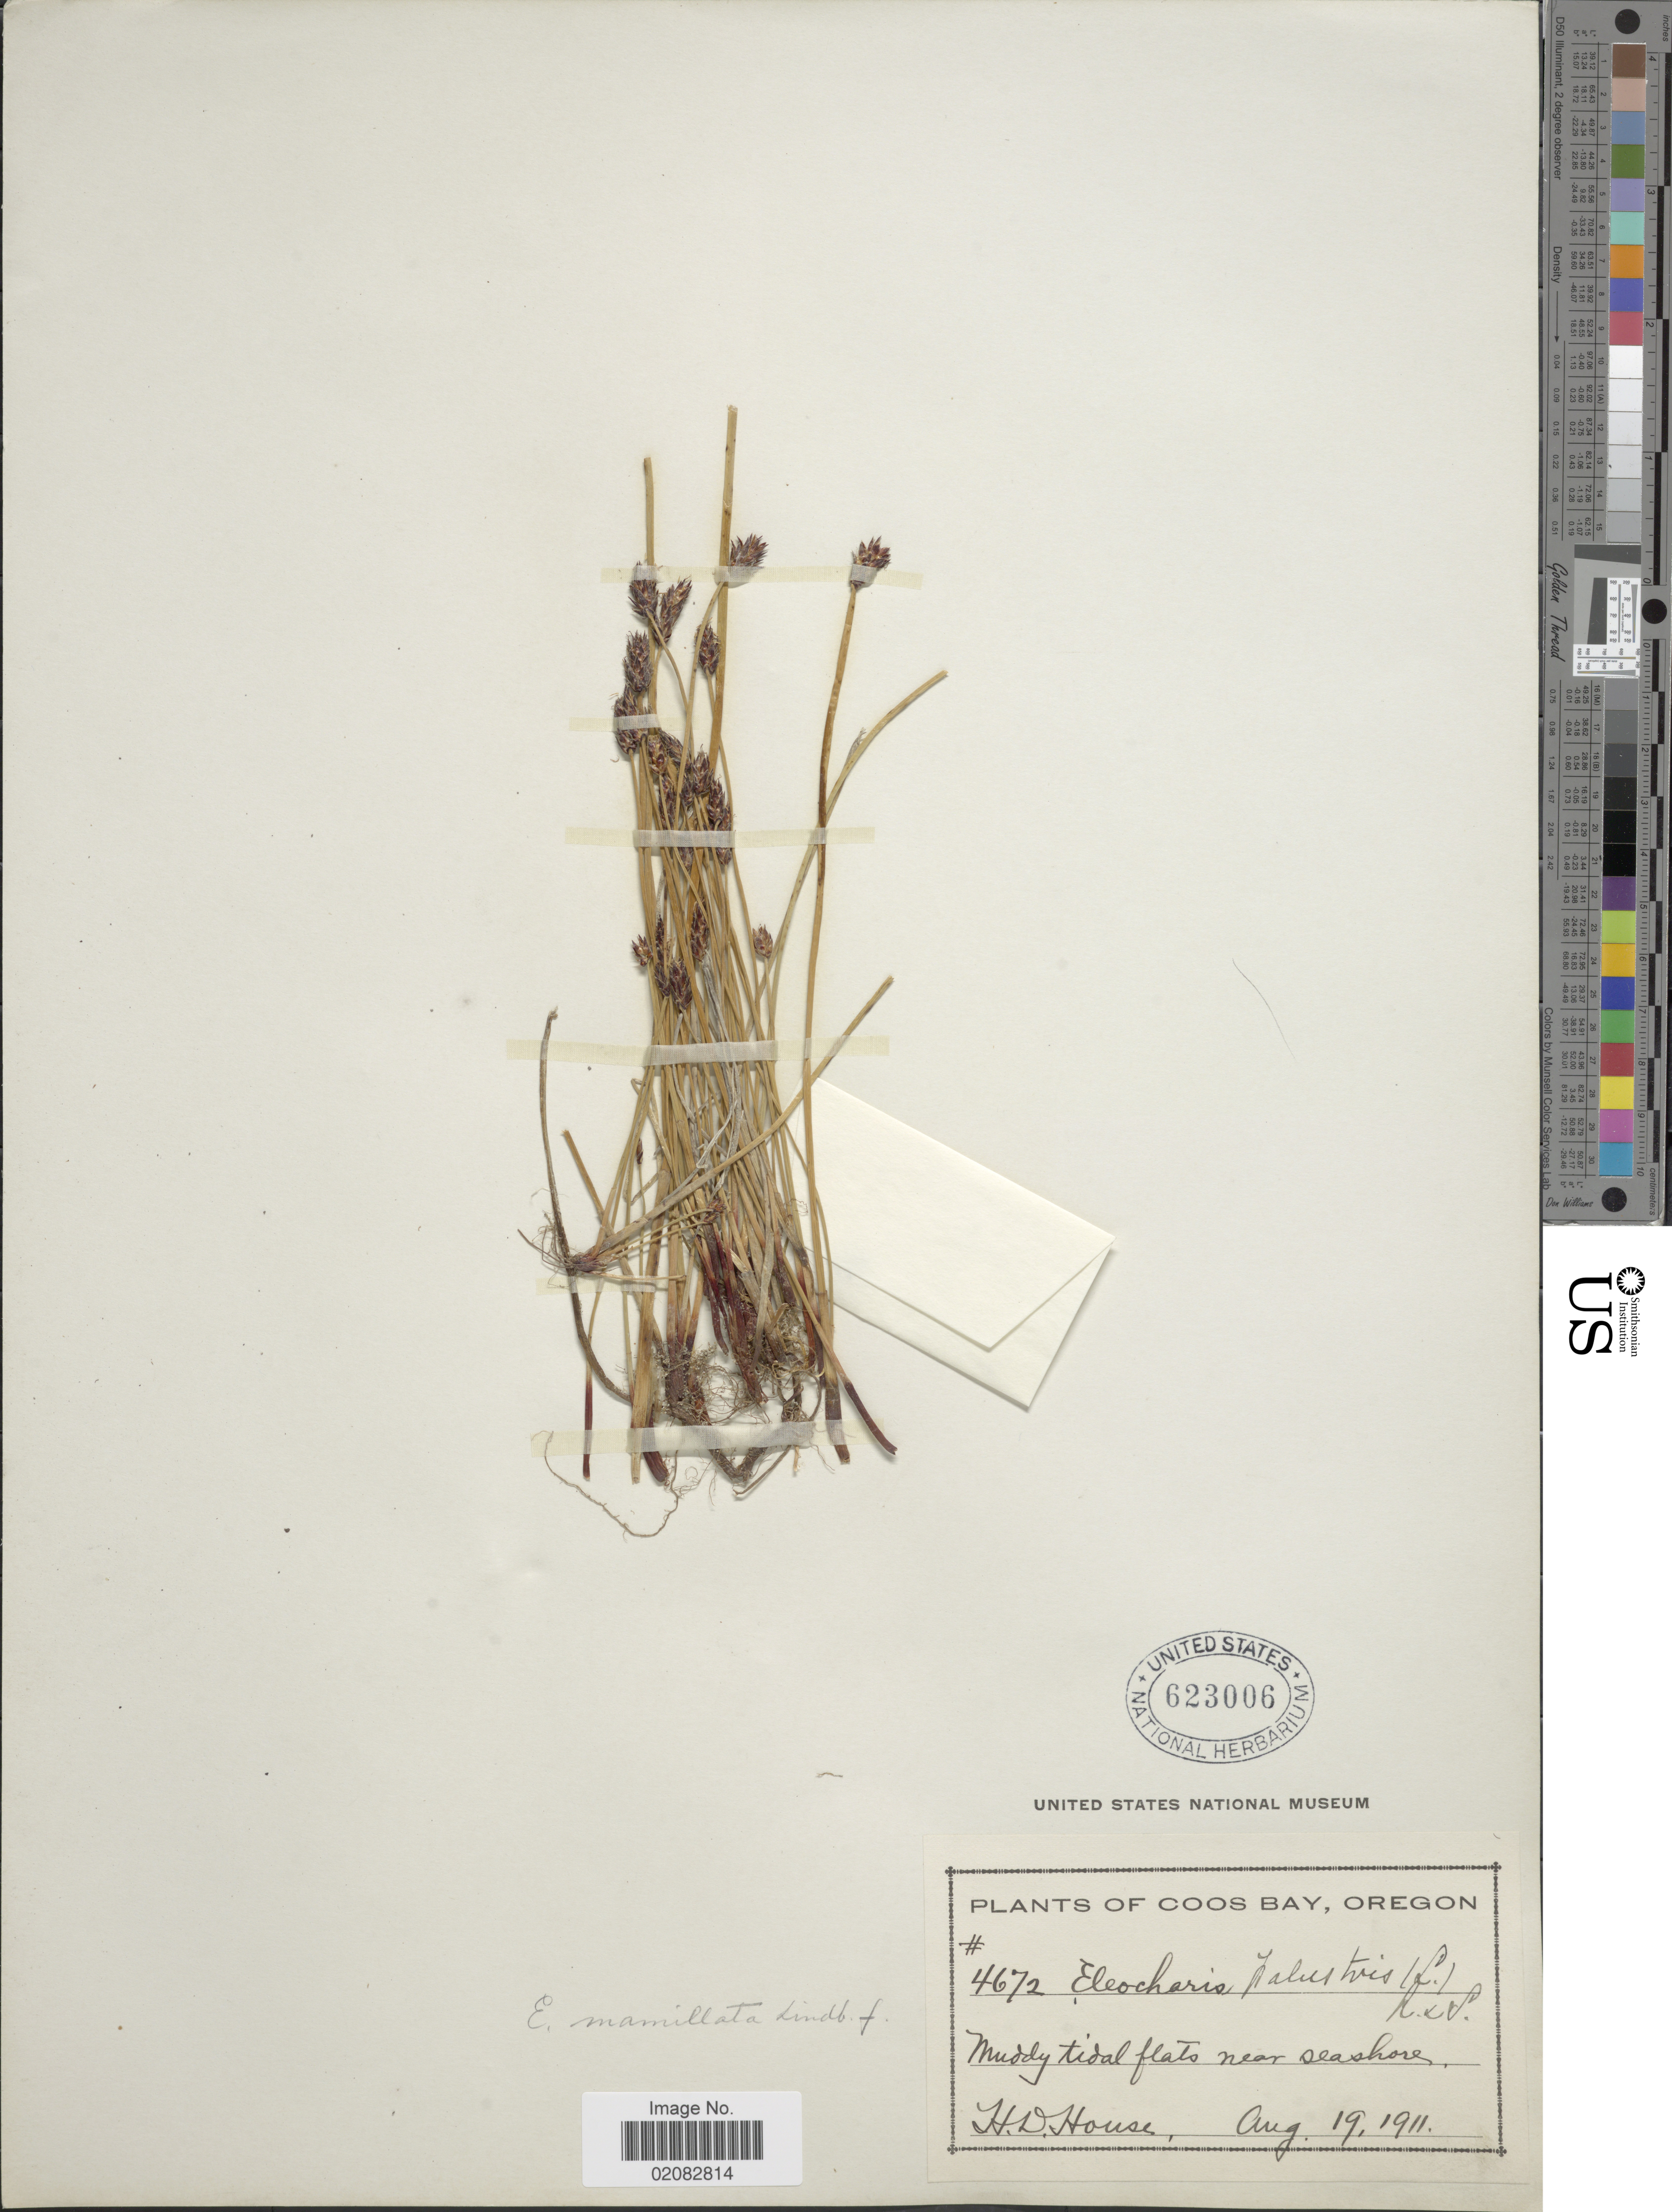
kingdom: Plantae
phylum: Tracheophyta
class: Liliopsida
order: Poales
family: Cyperaceae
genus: Eleocharis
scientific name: Eleocharis macrostachya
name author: Britton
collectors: H. D. House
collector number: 4672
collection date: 1911-08-19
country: United States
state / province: Oregon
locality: Coos Bay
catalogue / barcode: US 623006